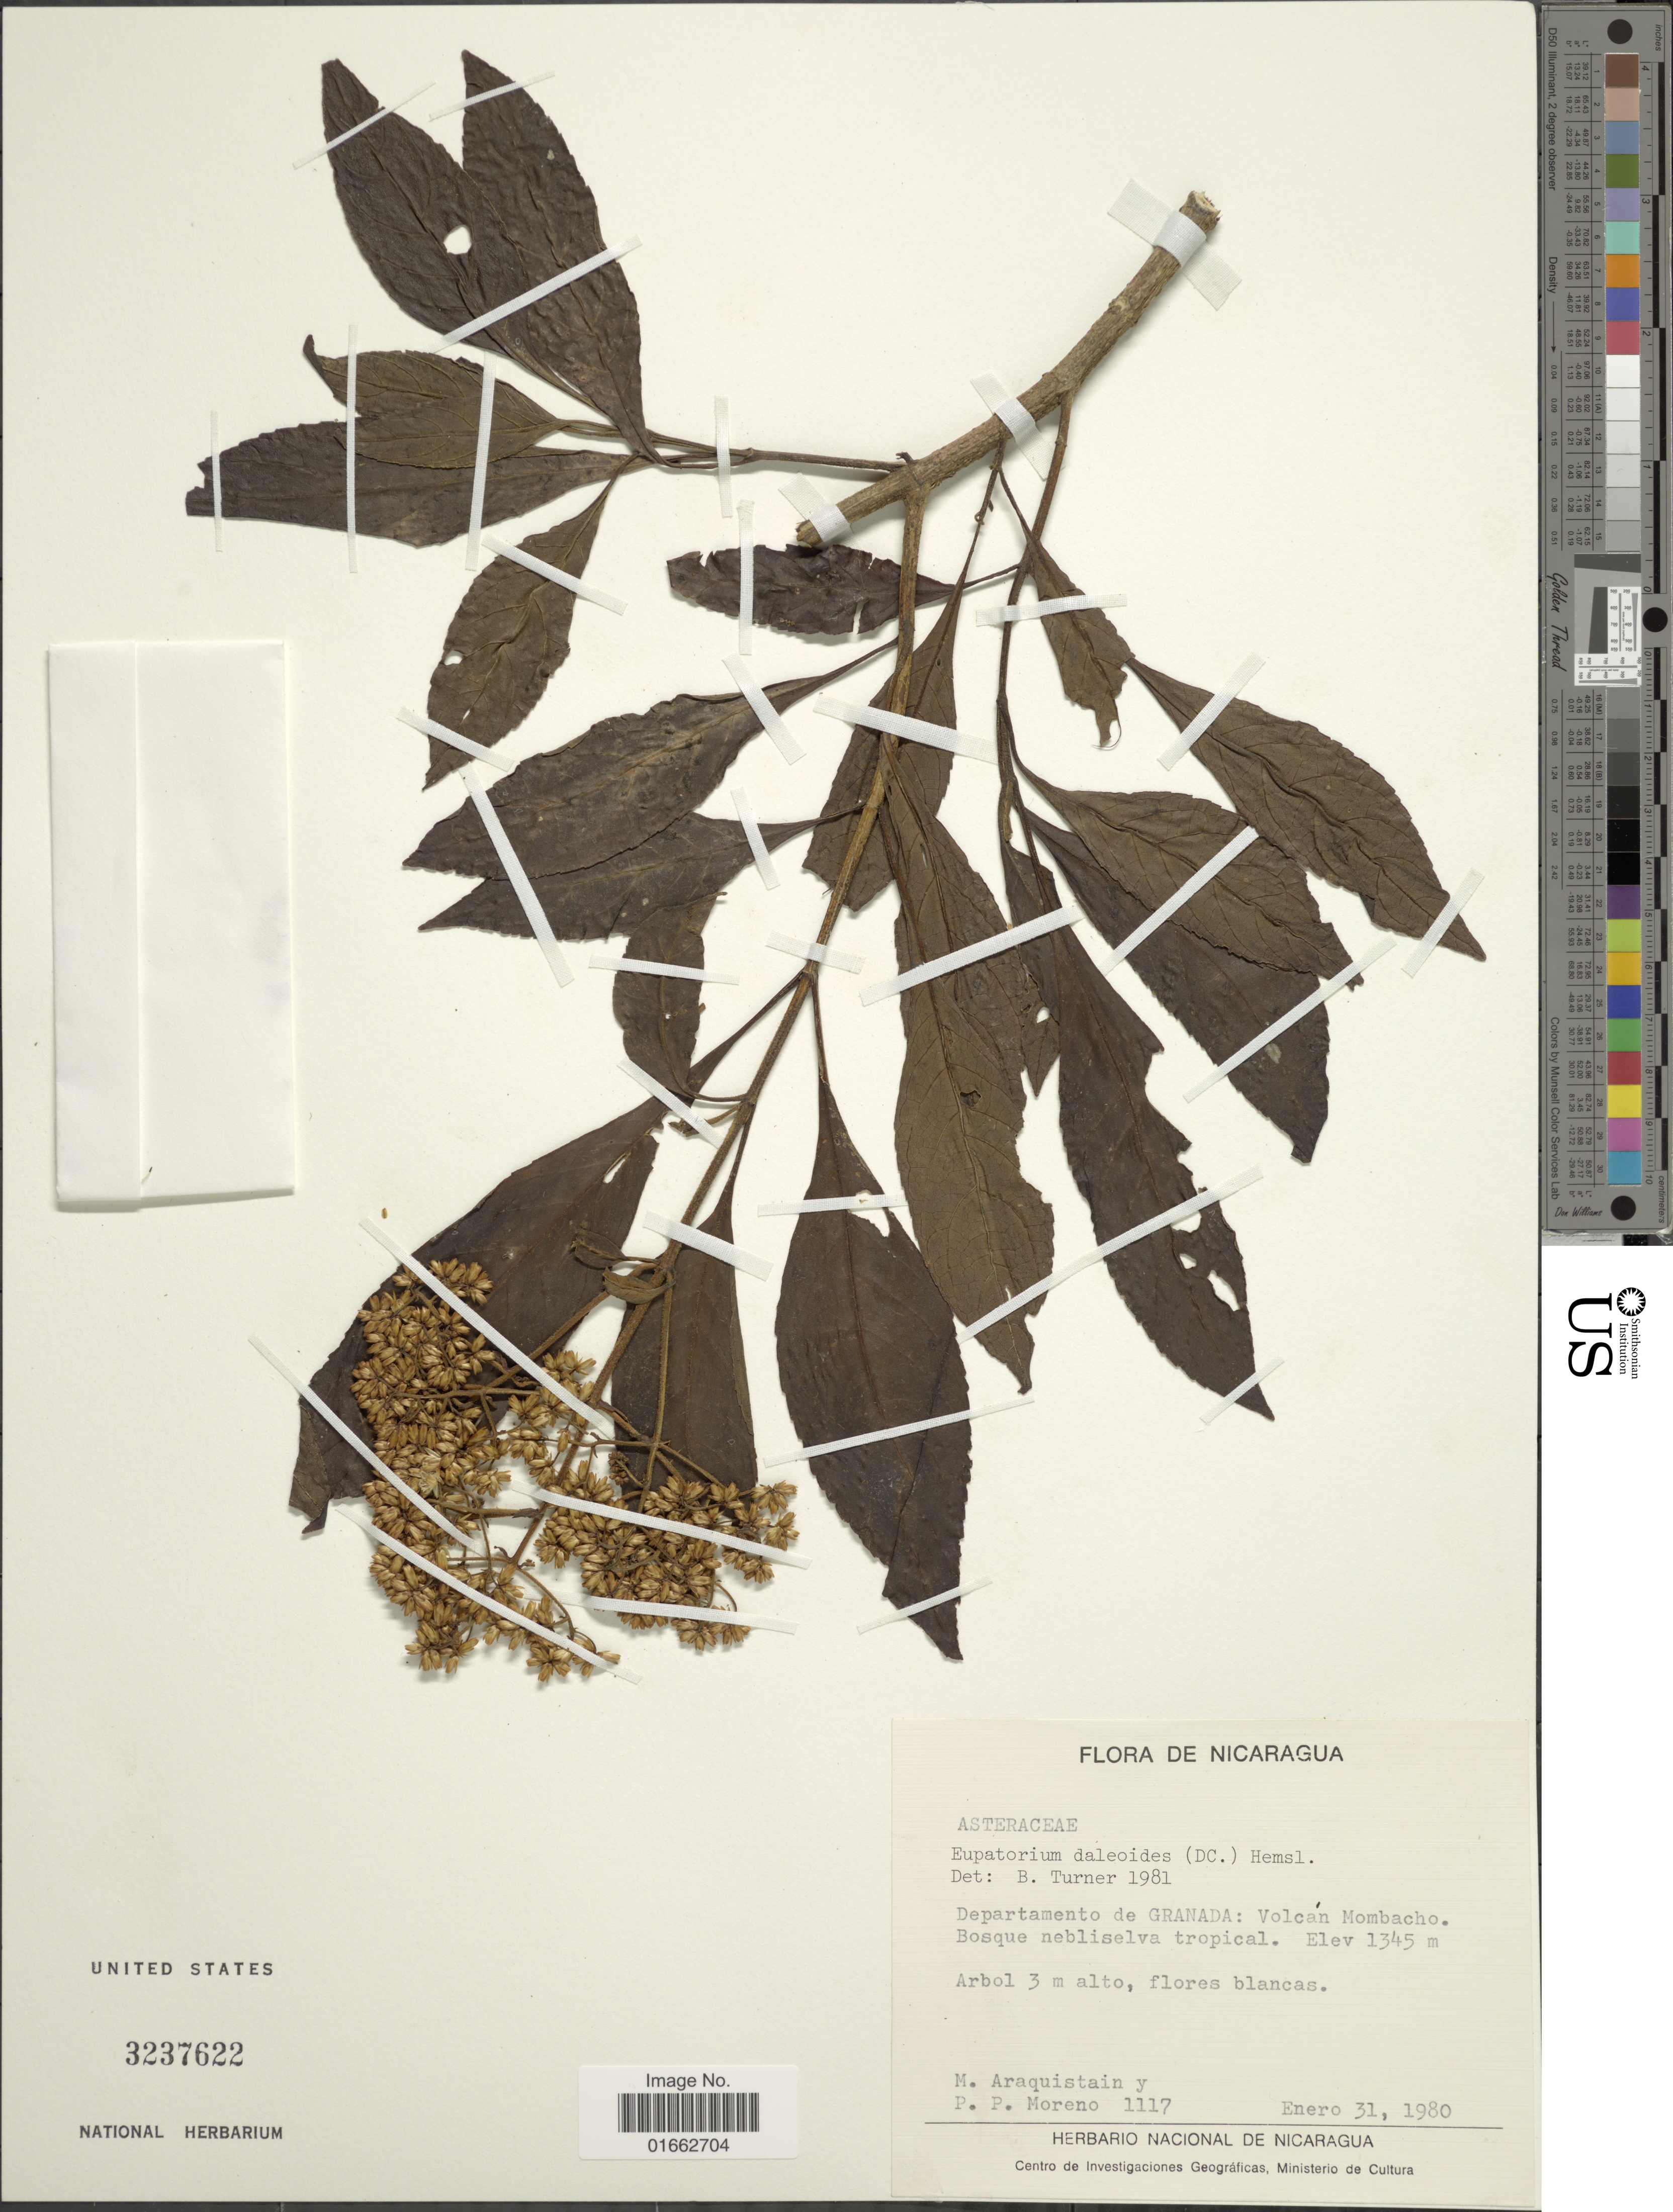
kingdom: Plantae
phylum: Tracheophyta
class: Magnoliopsida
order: Asterales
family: Asteraceae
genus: Critonia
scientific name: Critonia daleoides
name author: DC.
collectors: M. Araquistain & P. Moreno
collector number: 1117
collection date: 1980-01-31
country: Nicaragua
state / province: Granada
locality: Volcán Mombacho. Bosque nebliselva tropical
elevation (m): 1345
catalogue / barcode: US 3237622